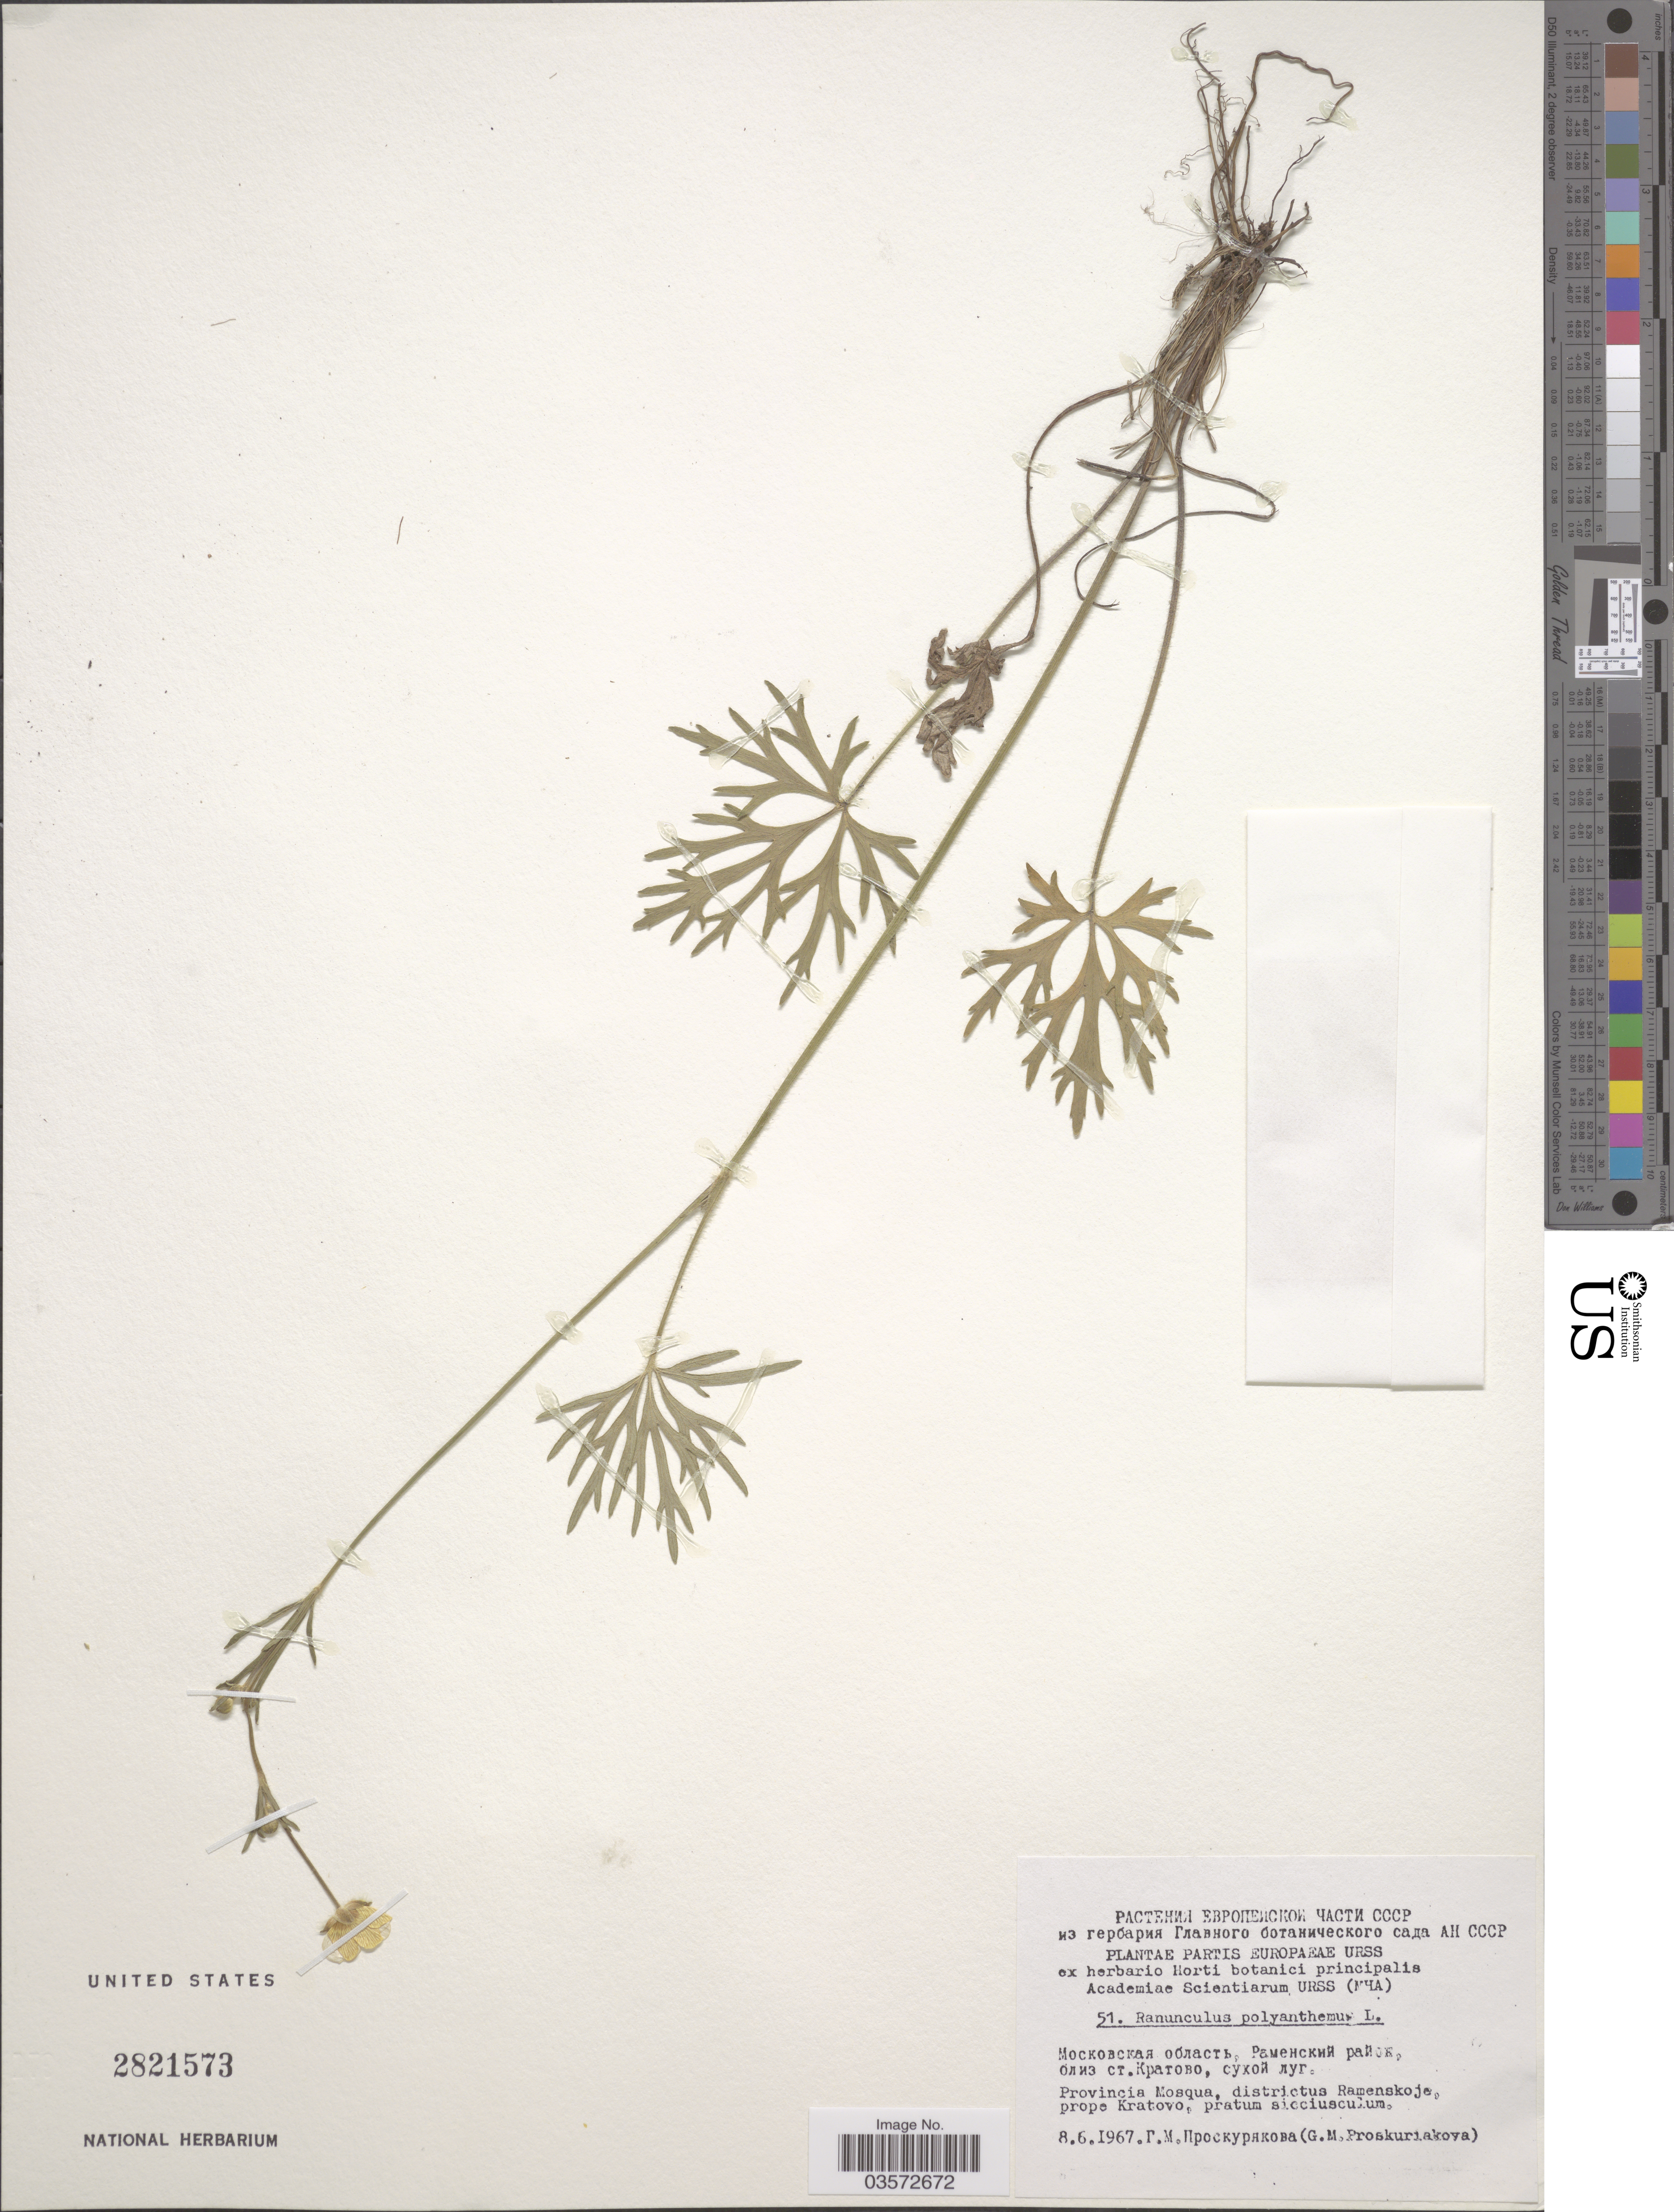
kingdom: Plantae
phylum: Tracheophyta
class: Magnoliopsida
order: Ranunculales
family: Ranunculaceae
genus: Ranunculus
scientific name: Ranunculus polyanthemos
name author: L.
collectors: G. Proskuriakova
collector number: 51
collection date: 1967-06-08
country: Russian Federation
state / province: Moscow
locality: Provincia Mosqua, districtus Ramenskoje, prope Kratovo.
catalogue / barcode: US 2821573